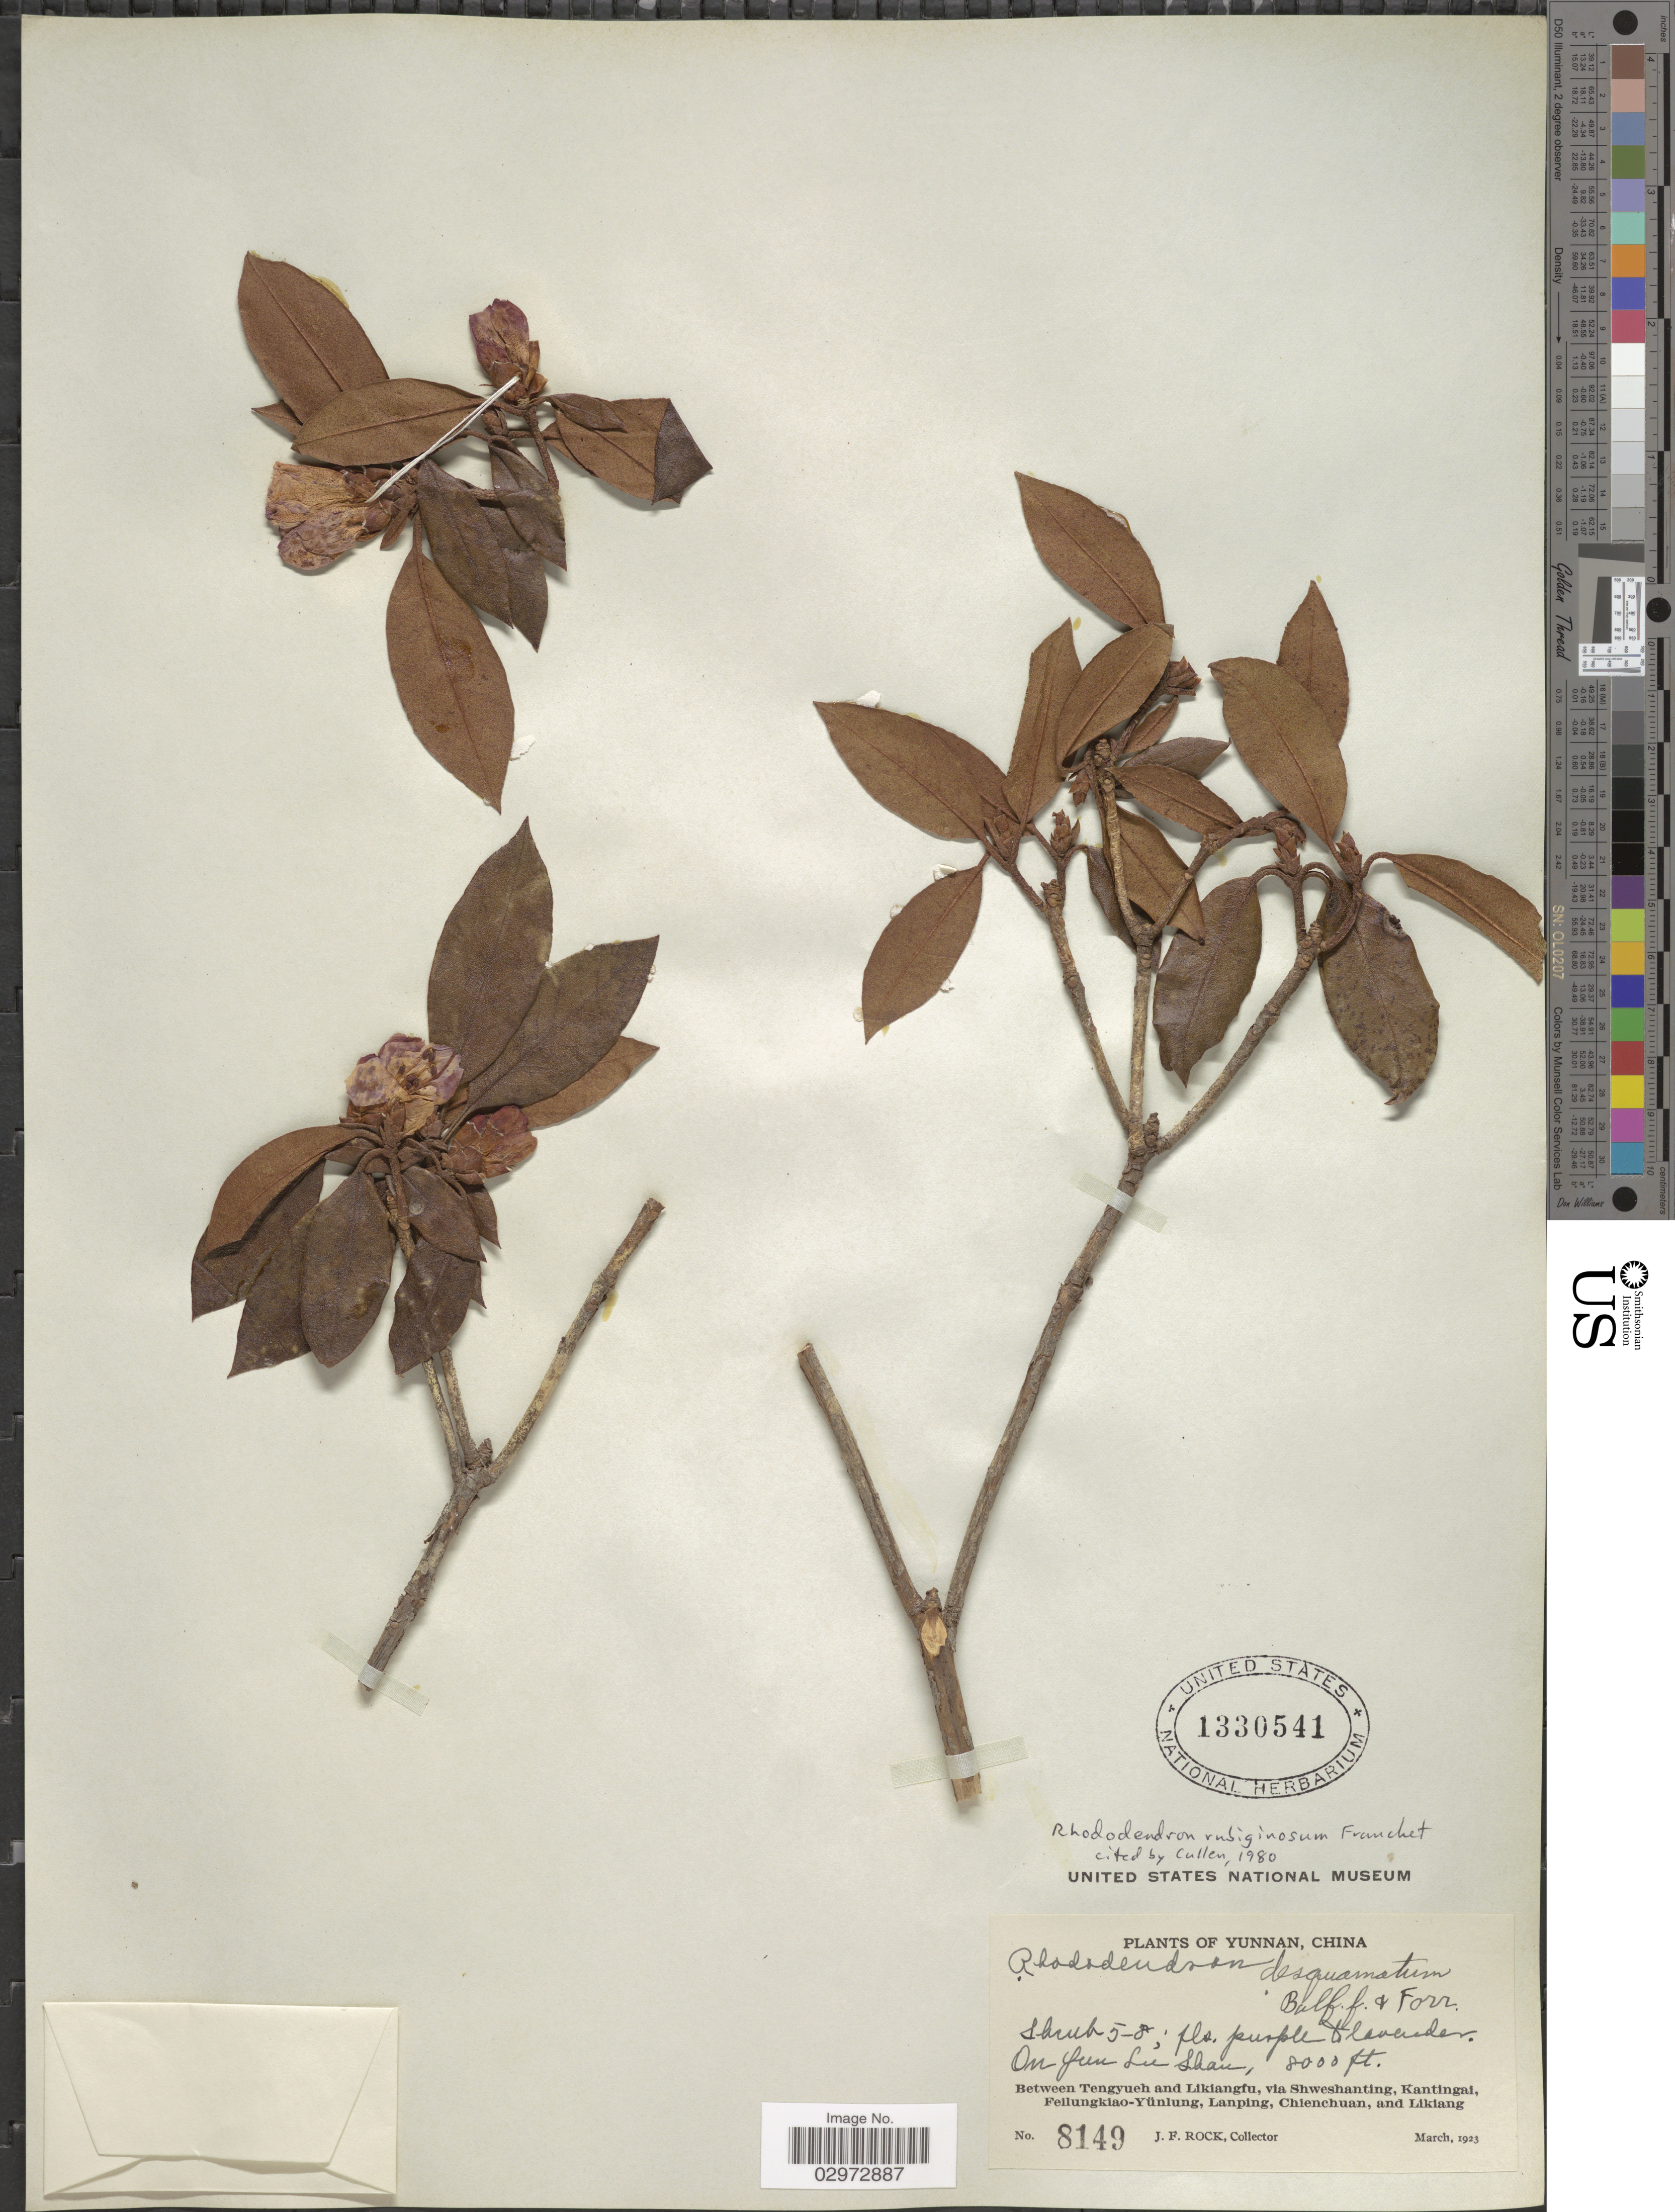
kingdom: Plantae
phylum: Tracheophyta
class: Magnoliopsida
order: Ericales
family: Ericaceae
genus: Rhododendron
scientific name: Rhododendron rubiginosum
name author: Franch.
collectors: J. Rock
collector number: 8149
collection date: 1923-03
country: China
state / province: Yunnan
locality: On Jun Lu Shan, Between Tengyueh and Likiangfu, via Shweshanting, Kantingai, Feilungkiao-Yünlung, Lanping, Chienchuan, and Likiang.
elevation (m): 2438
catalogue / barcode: US 1330541